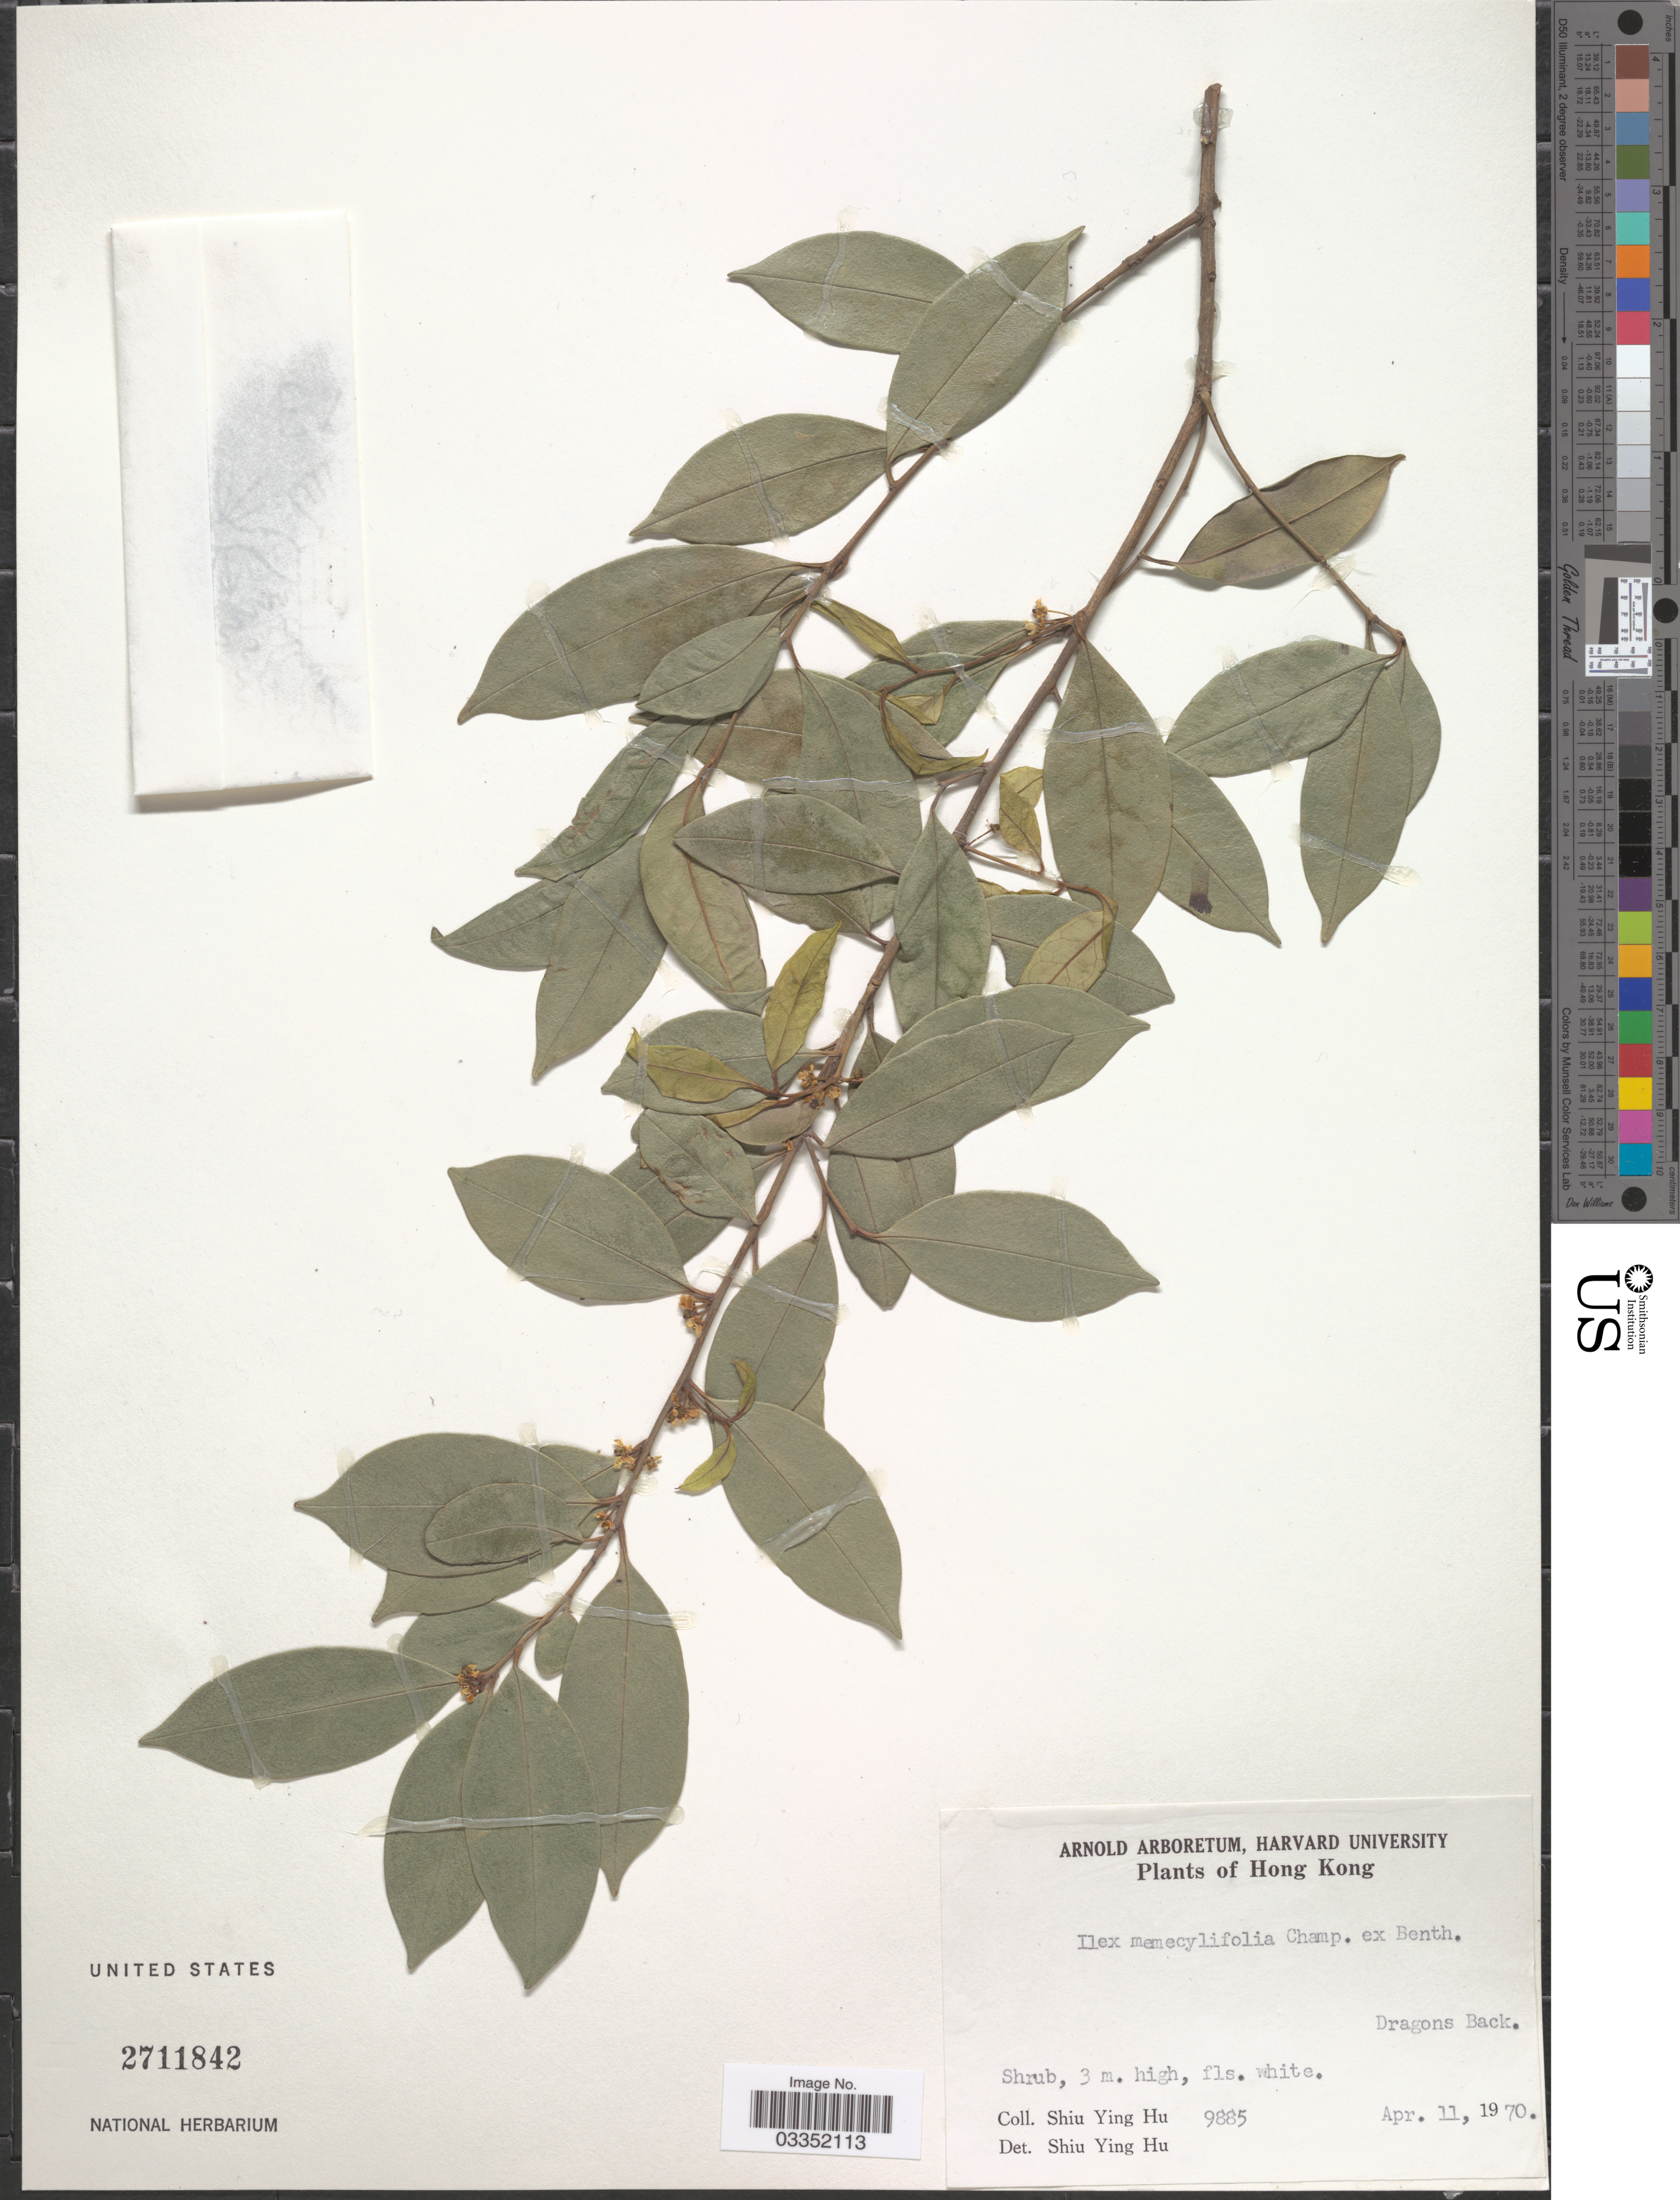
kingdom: Plantae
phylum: Tracheophyta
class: Magnoliopsida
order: Aquifoliales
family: Aquifoliaceae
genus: Ilex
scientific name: Ilex memecylifolia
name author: Champ. ex Benth.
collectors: S. Y. Hu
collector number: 9885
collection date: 1970-04-11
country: China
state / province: Hong Kong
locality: Dragons Back.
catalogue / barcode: US 2711842